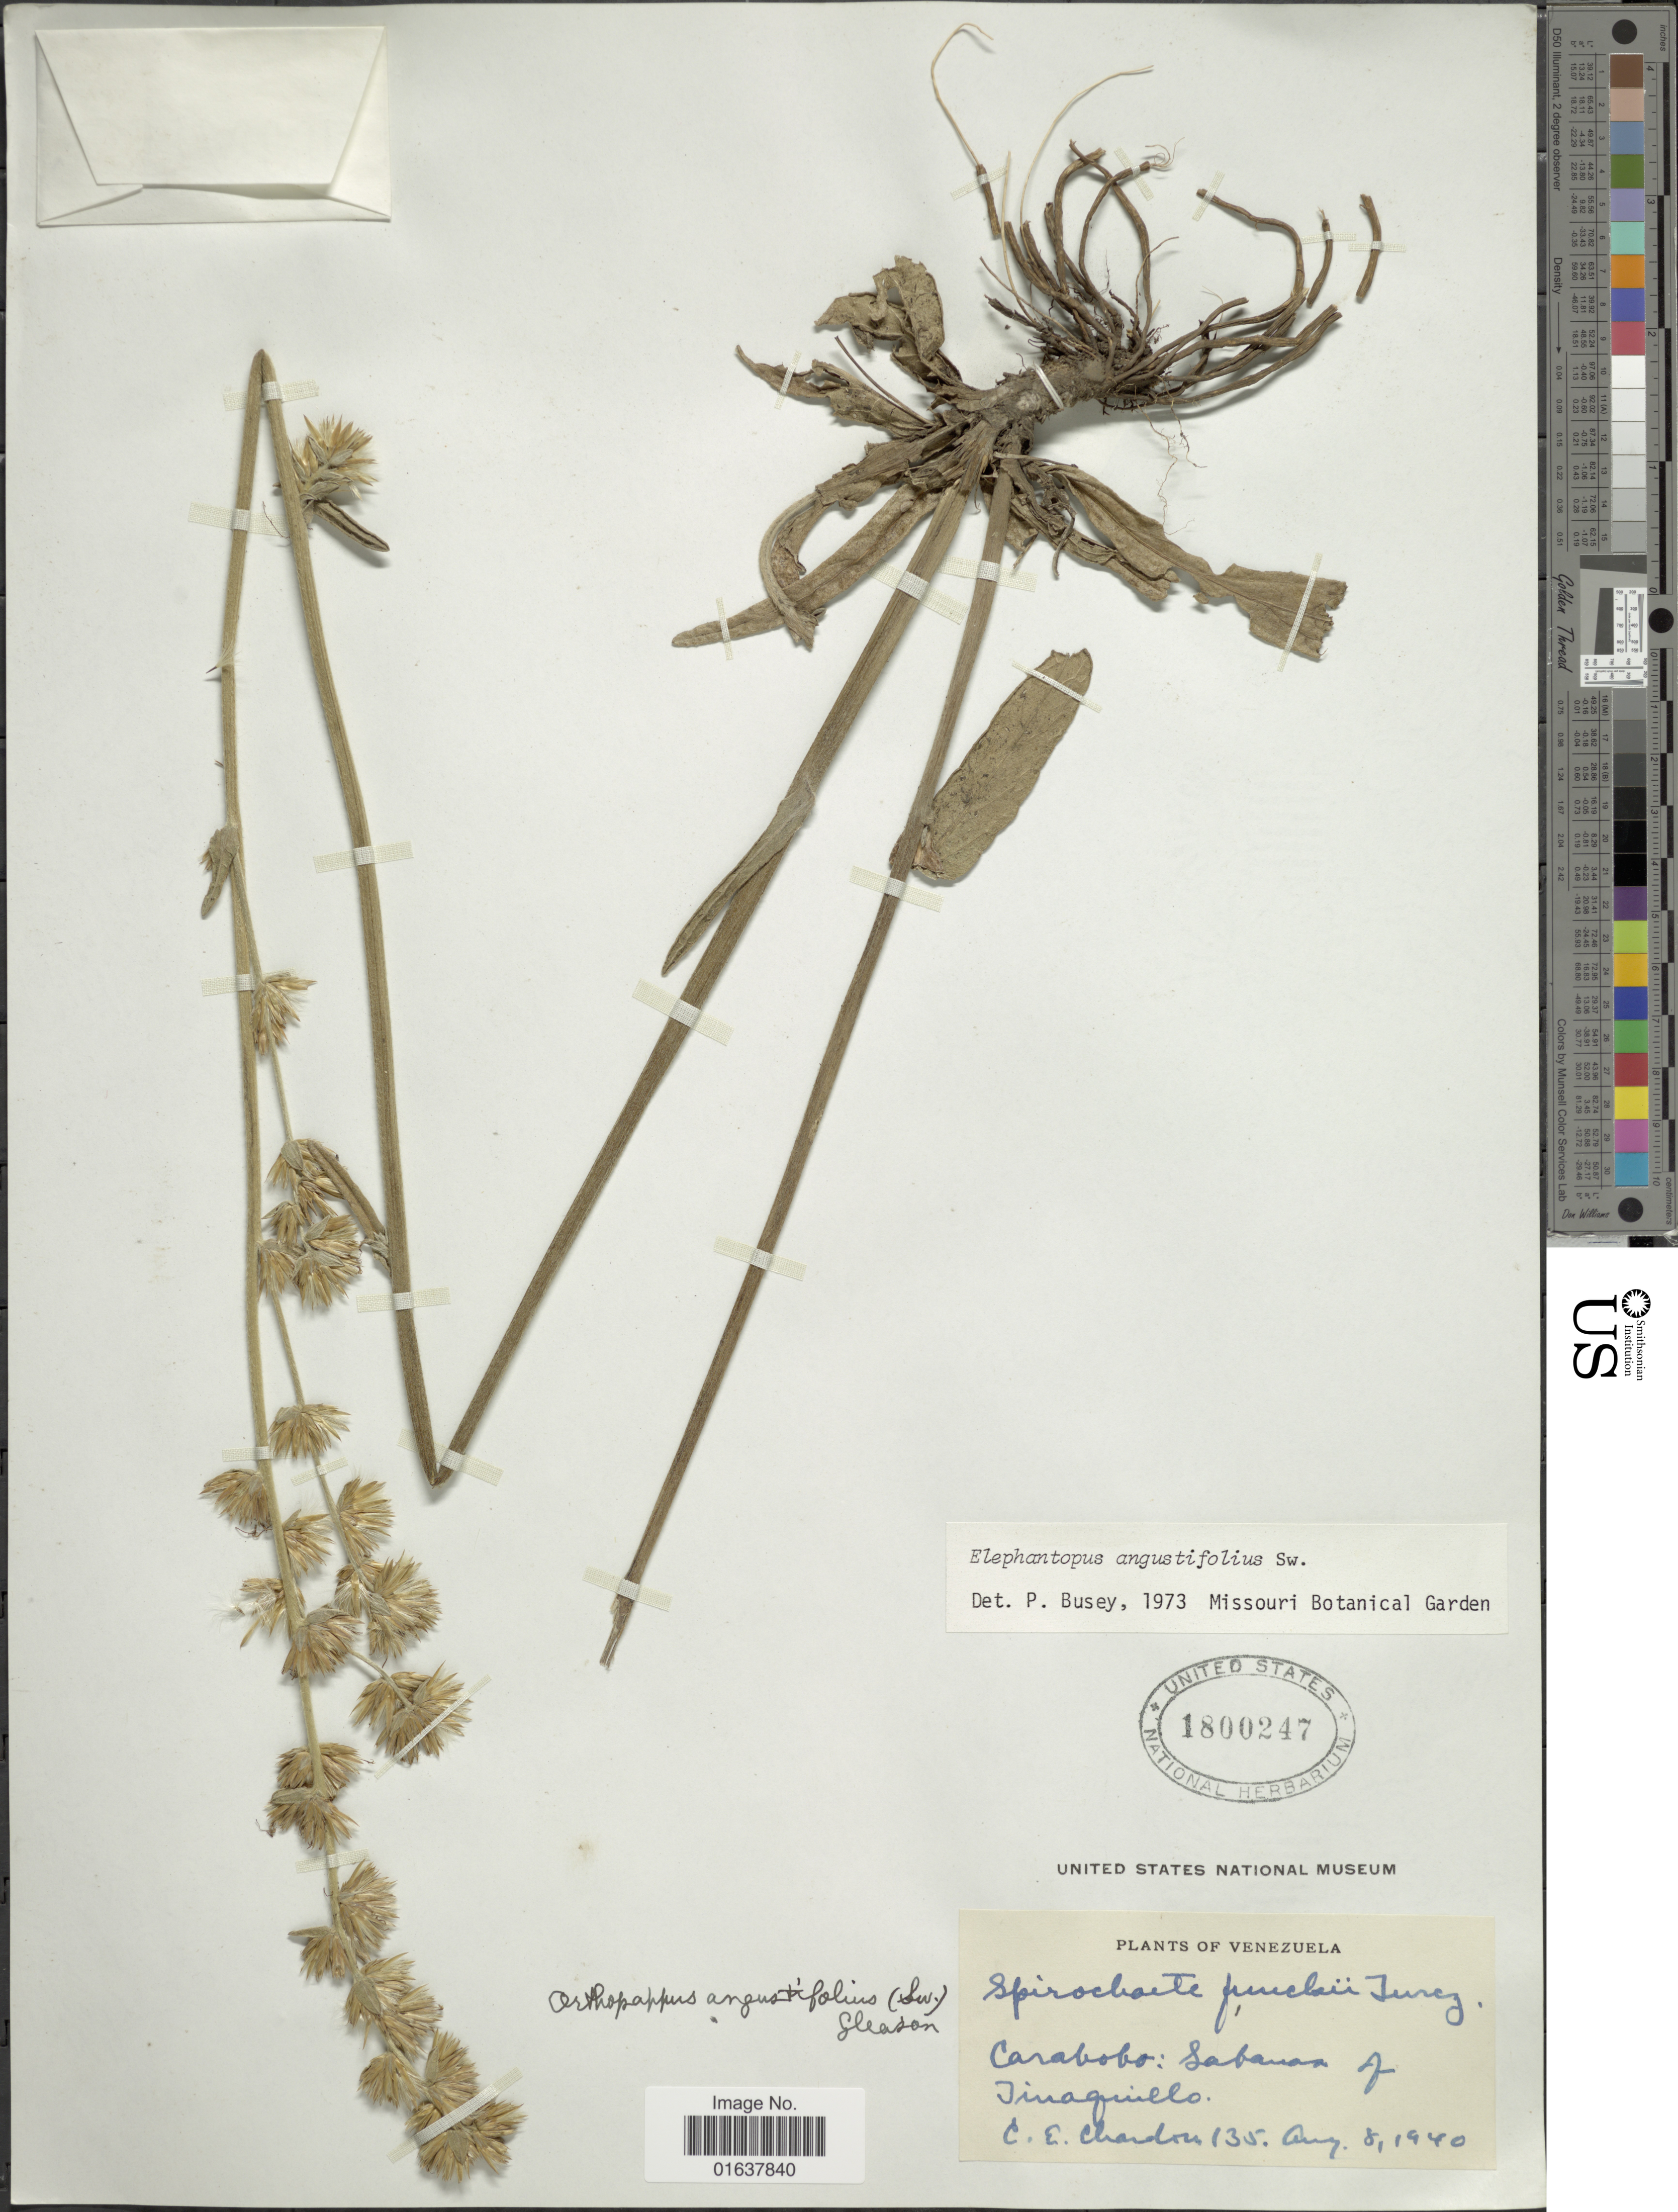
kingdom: Plantae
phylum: Tracheophyta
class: Magnoliopsida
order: Asterales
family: Asteraceae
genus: Orthopappus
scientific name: Orthopappus angustifolius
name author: (Sw.) Gleason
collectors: C. E. Chardón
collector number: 135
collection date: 1940-08-08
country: Venezuela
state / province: Carabobo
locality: Sabanaa of Jinaguillo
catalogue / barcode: US 1800247